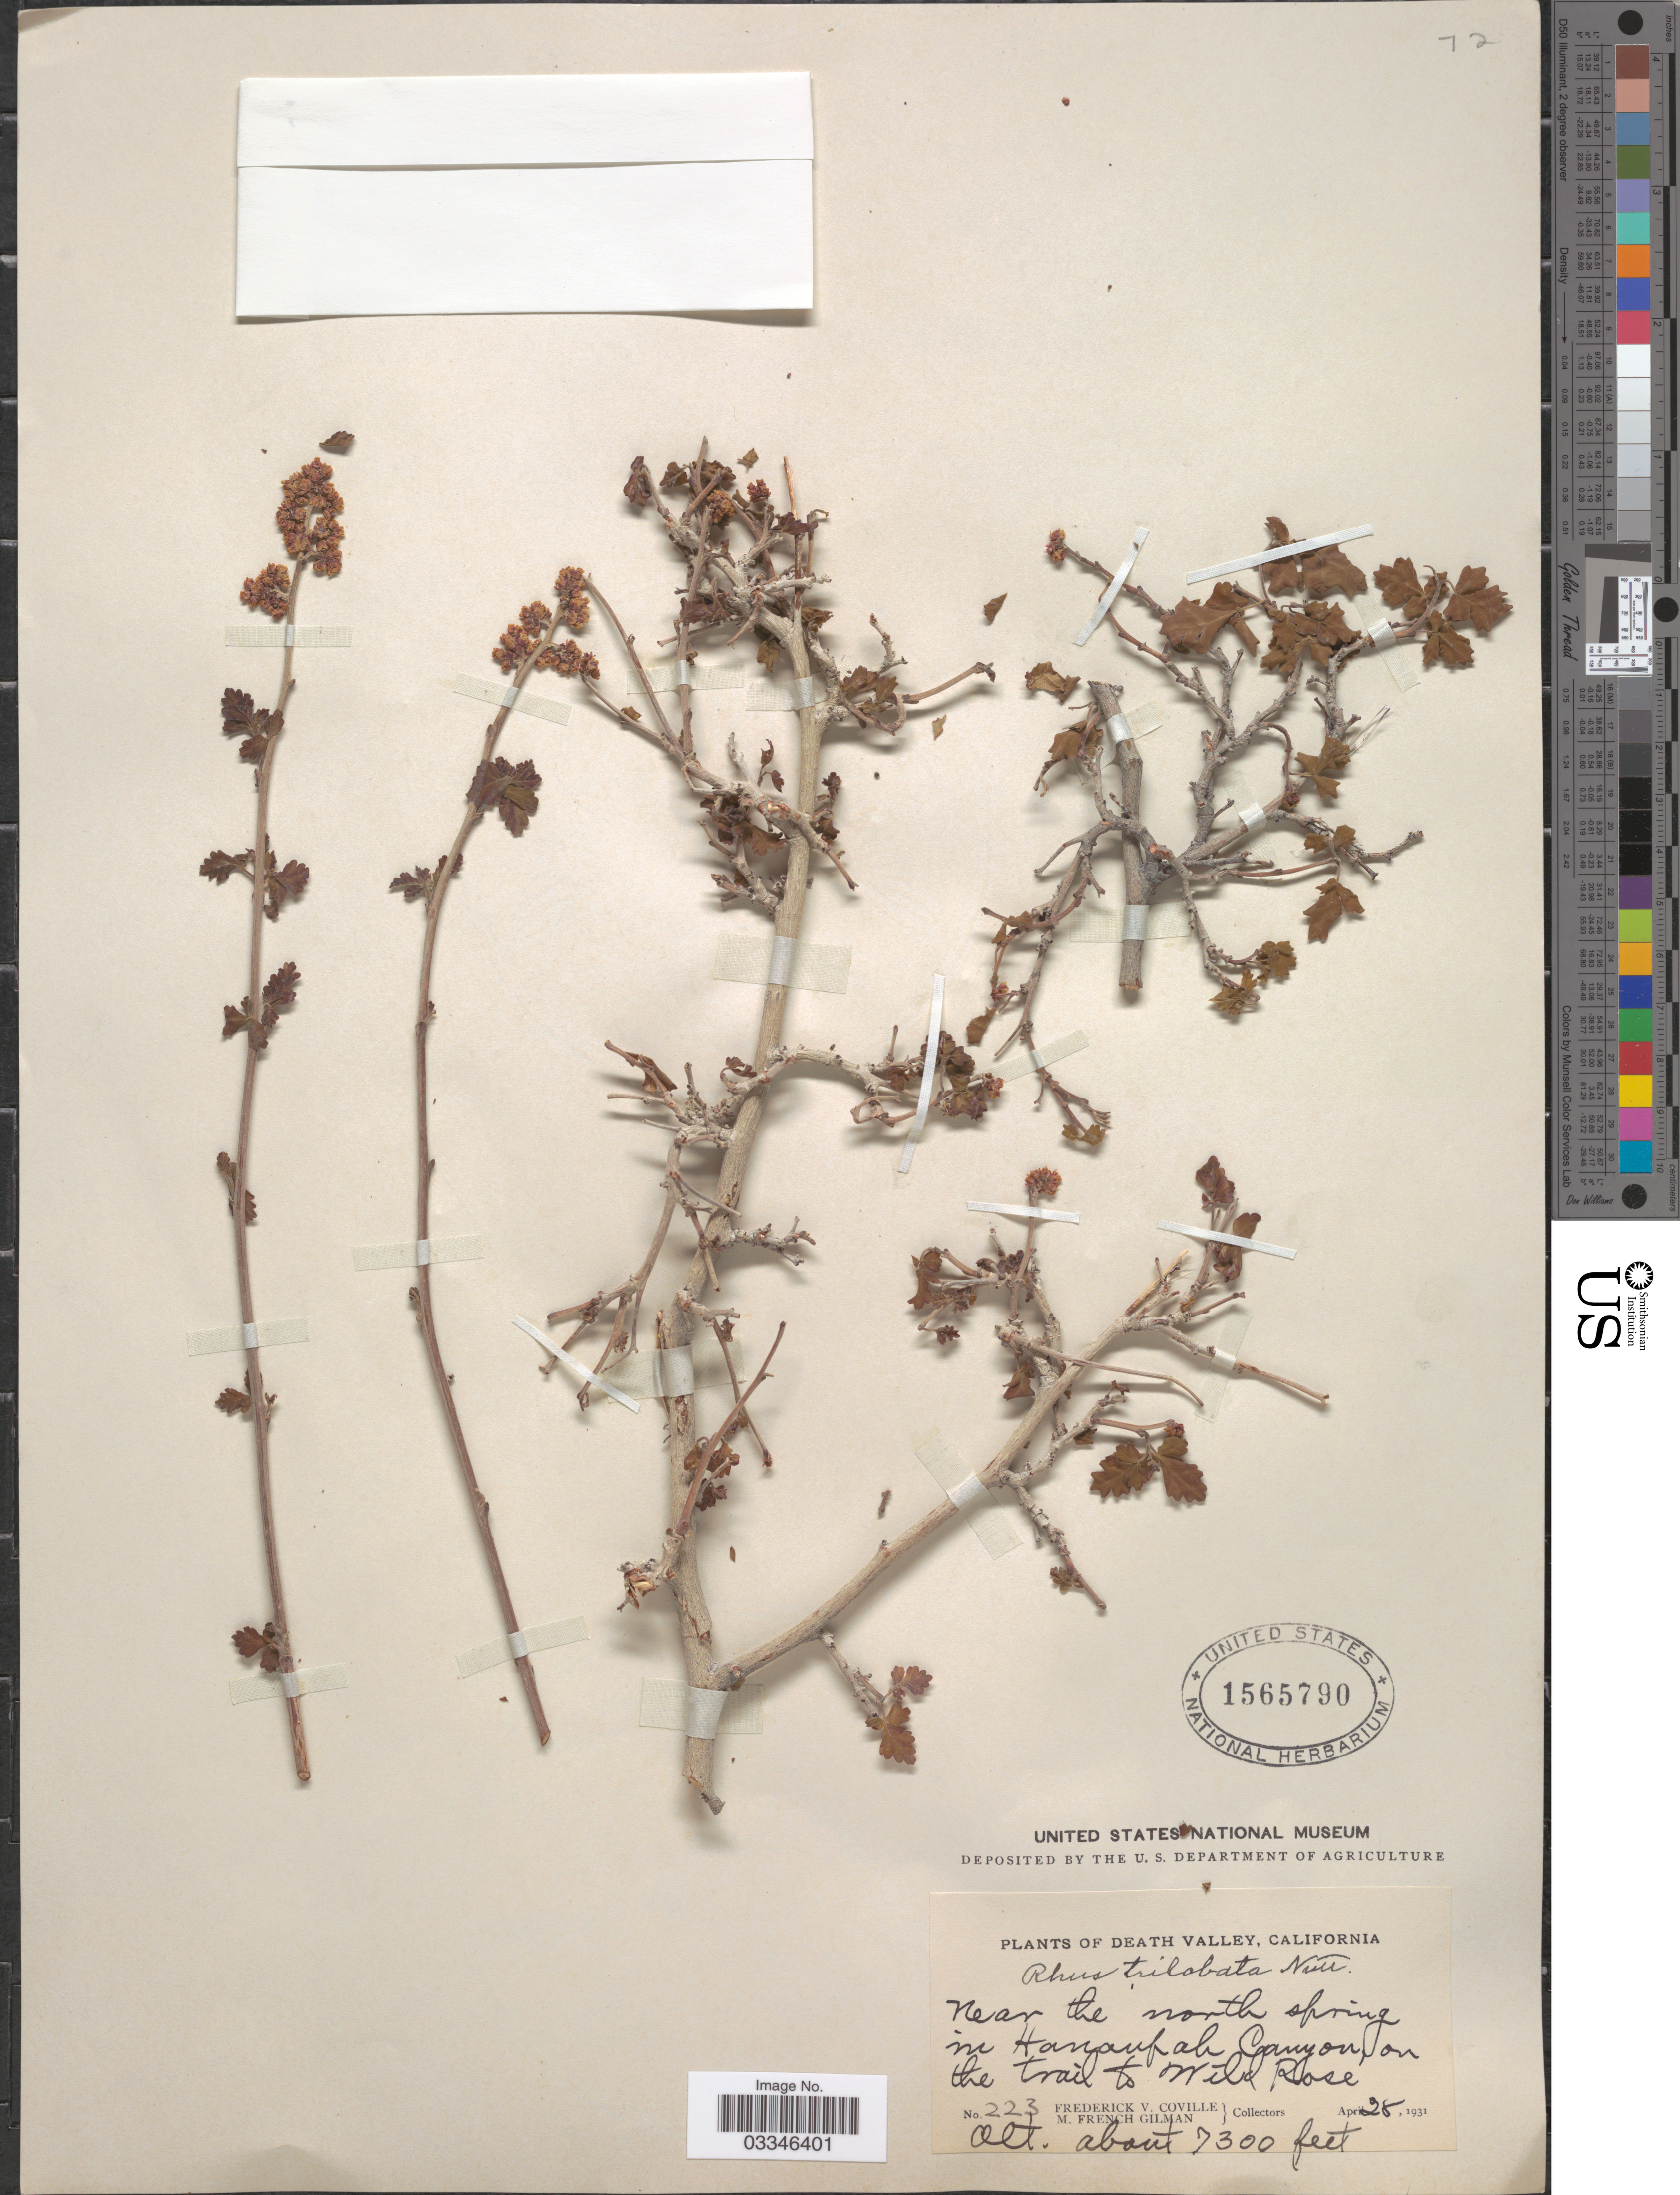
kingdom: Plantae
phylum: Tracheophyta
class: Magnoliopsida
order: Sapindales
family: Anacardiaceae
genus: Rhus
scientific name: Rhus trilobata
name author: Nutt.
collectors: F. V. Coville & M. F. Gilman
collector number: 223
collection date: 1931-04-28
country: United States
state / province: California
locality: Death Valley. Near the north spring in Hanaupah Canyon, on the trail to Wild Rose.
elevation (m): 2225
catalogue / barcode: US 1565790